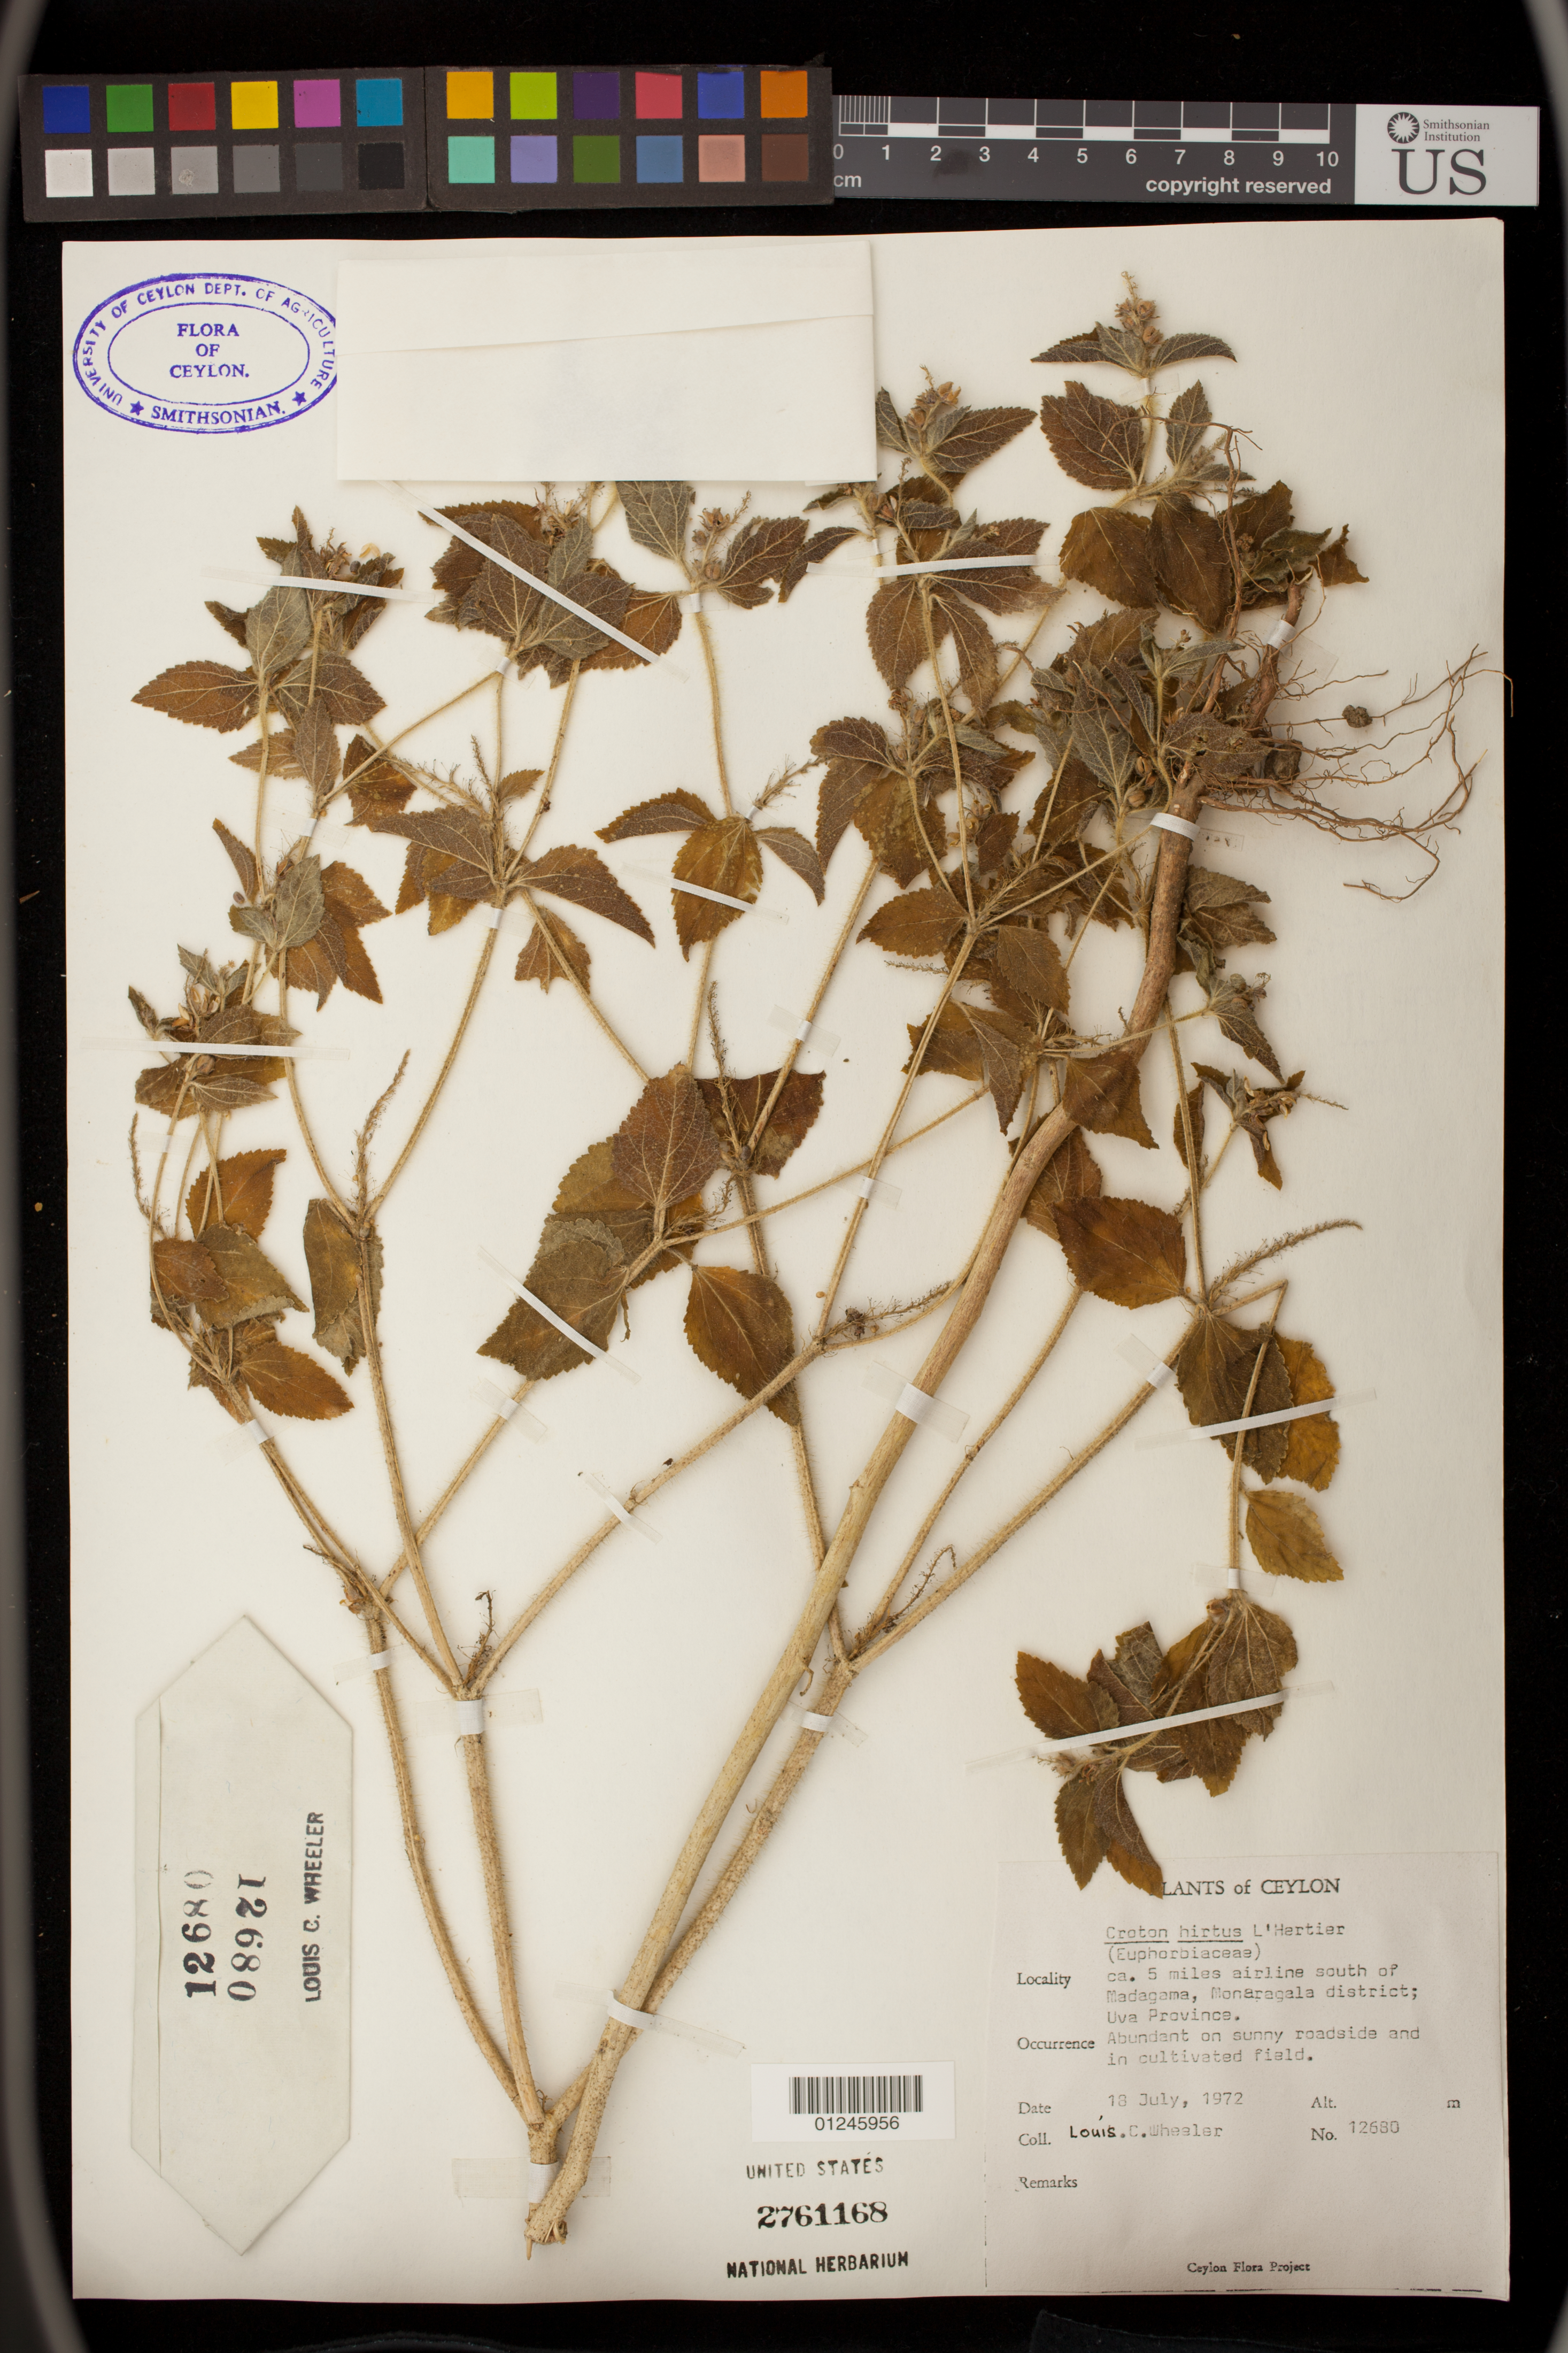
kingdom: Plantae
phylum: Tracheophyta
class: Magnoliopsida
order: Malpighiales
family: Euphorbiaceae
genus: Croton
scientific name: Croton hirtus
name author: L'Hér.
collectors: L. C. Wheeler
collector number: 12680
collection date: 1972-07-18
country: Sri Lanka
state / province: Uva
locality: ca. 5 miles airline south of Madagama, Monaregala district.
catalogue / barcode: US 2761168